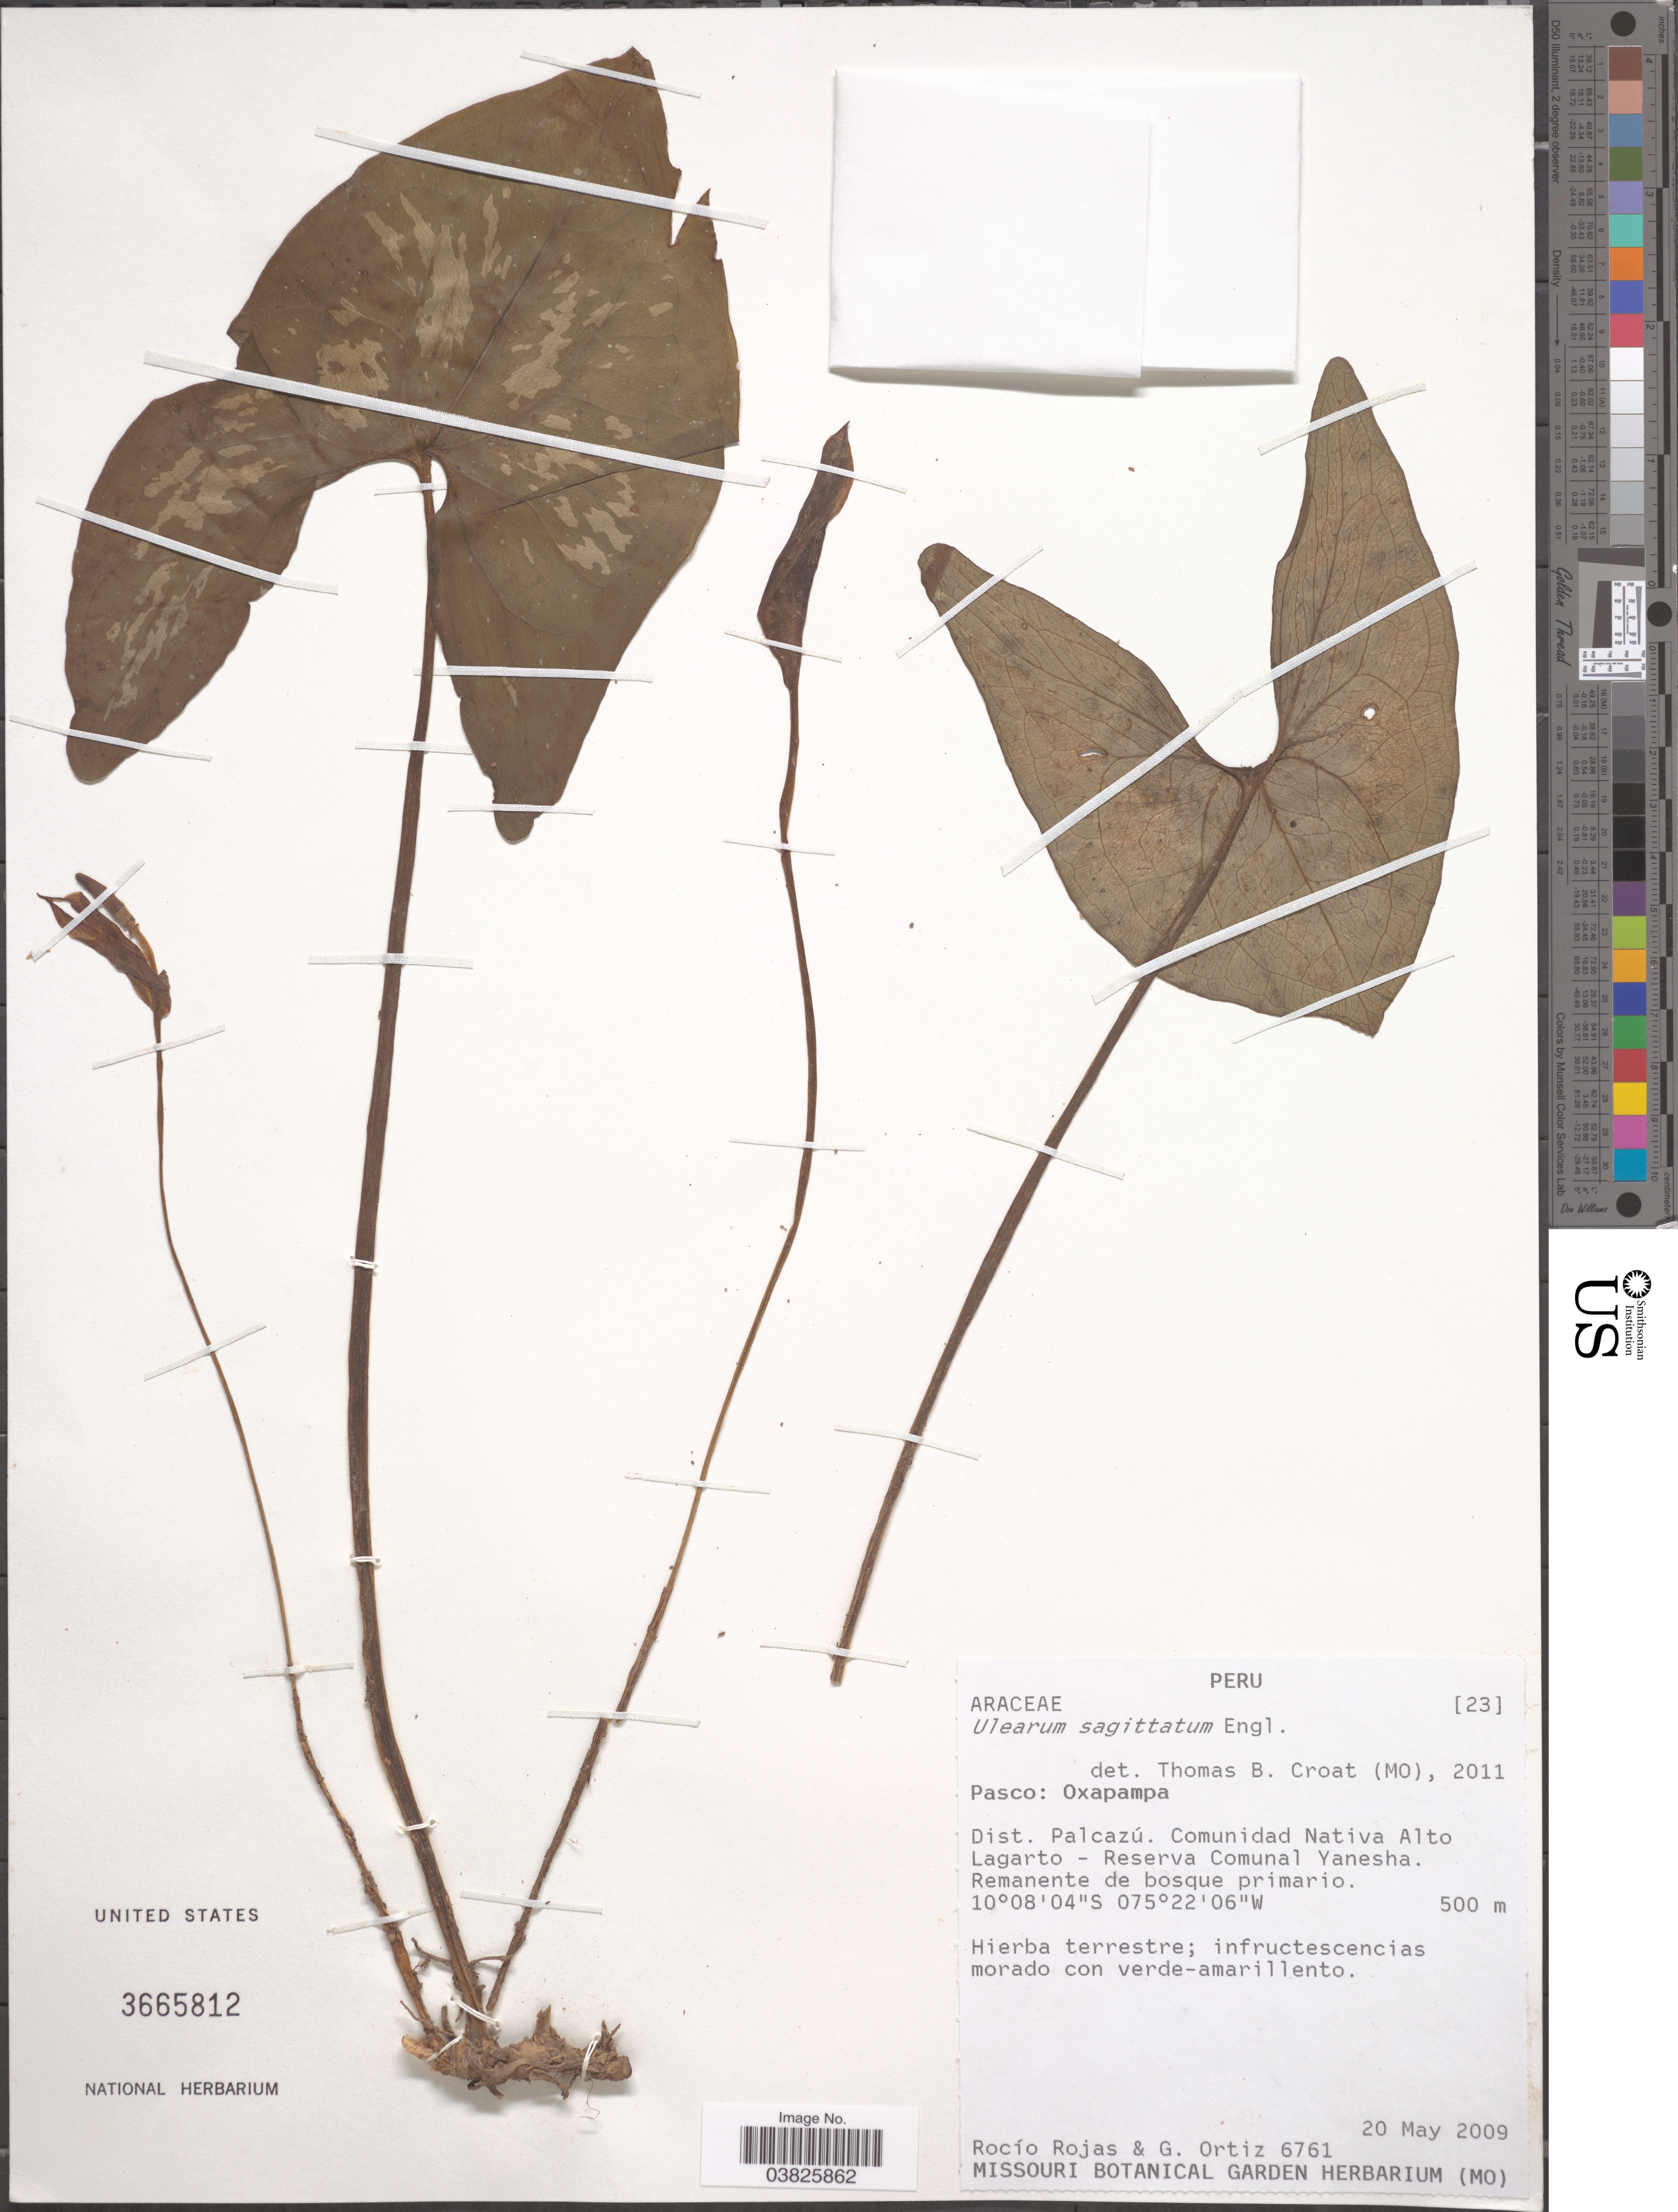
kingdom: Plantae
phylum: Tracheophyta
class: Liliopsida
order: Alismatales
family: Araceae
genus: Ulearum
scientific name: Ulearum sagittatum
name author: Engl.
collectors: R. Rojas & G. Ortiz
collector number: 6761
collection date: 2009-05-20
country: Peru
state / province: Pasco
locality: Oxapampa. Dist. Palcazú. Comunidad Nativa Alto Lagarto - Reserva Comunal Yanesha.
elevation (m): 500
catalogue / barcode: US 3665812